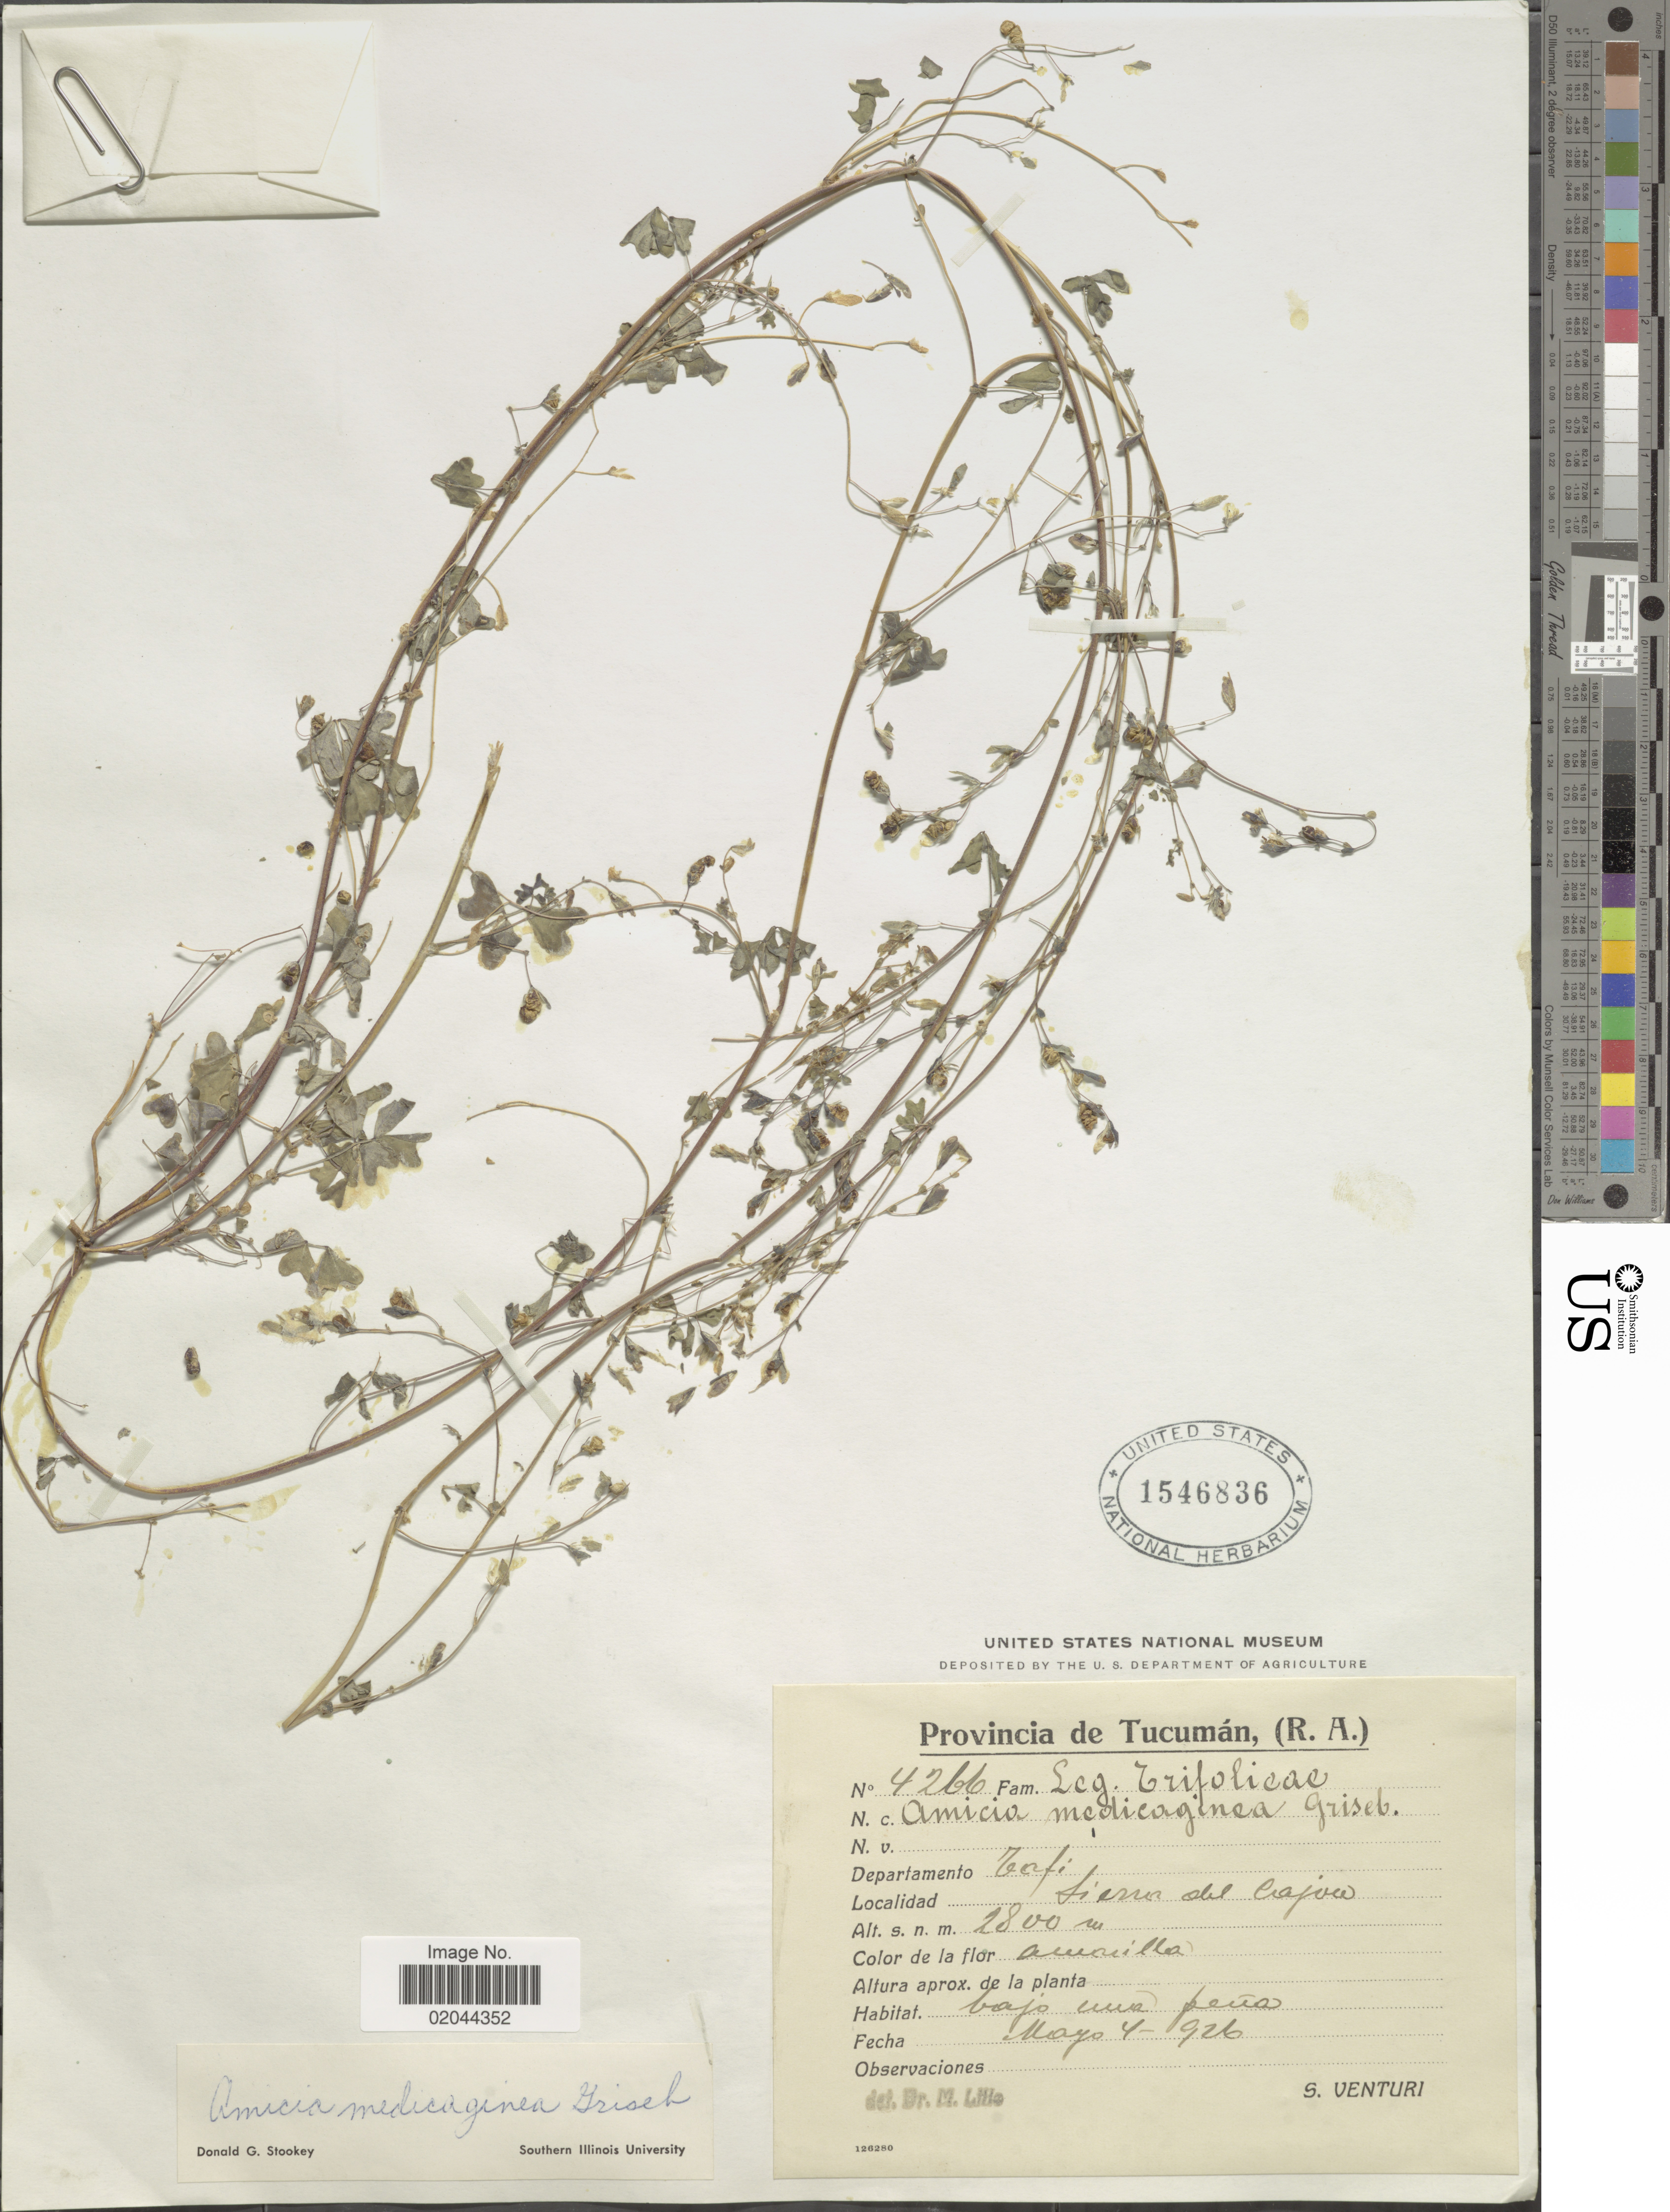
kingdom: Plantae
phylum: Tracheophyta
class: Magnoliopsida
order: Fabales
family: Fabaceae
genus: Amicia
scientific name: Amicia medicaginea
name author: Griseb.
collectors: S. Venturi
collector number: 4266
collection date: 1926-05-04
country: Argentina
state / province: Tucuman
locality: Departamento Tafi, Sierra de Cajou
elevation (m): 2800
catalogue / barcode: US 1546836